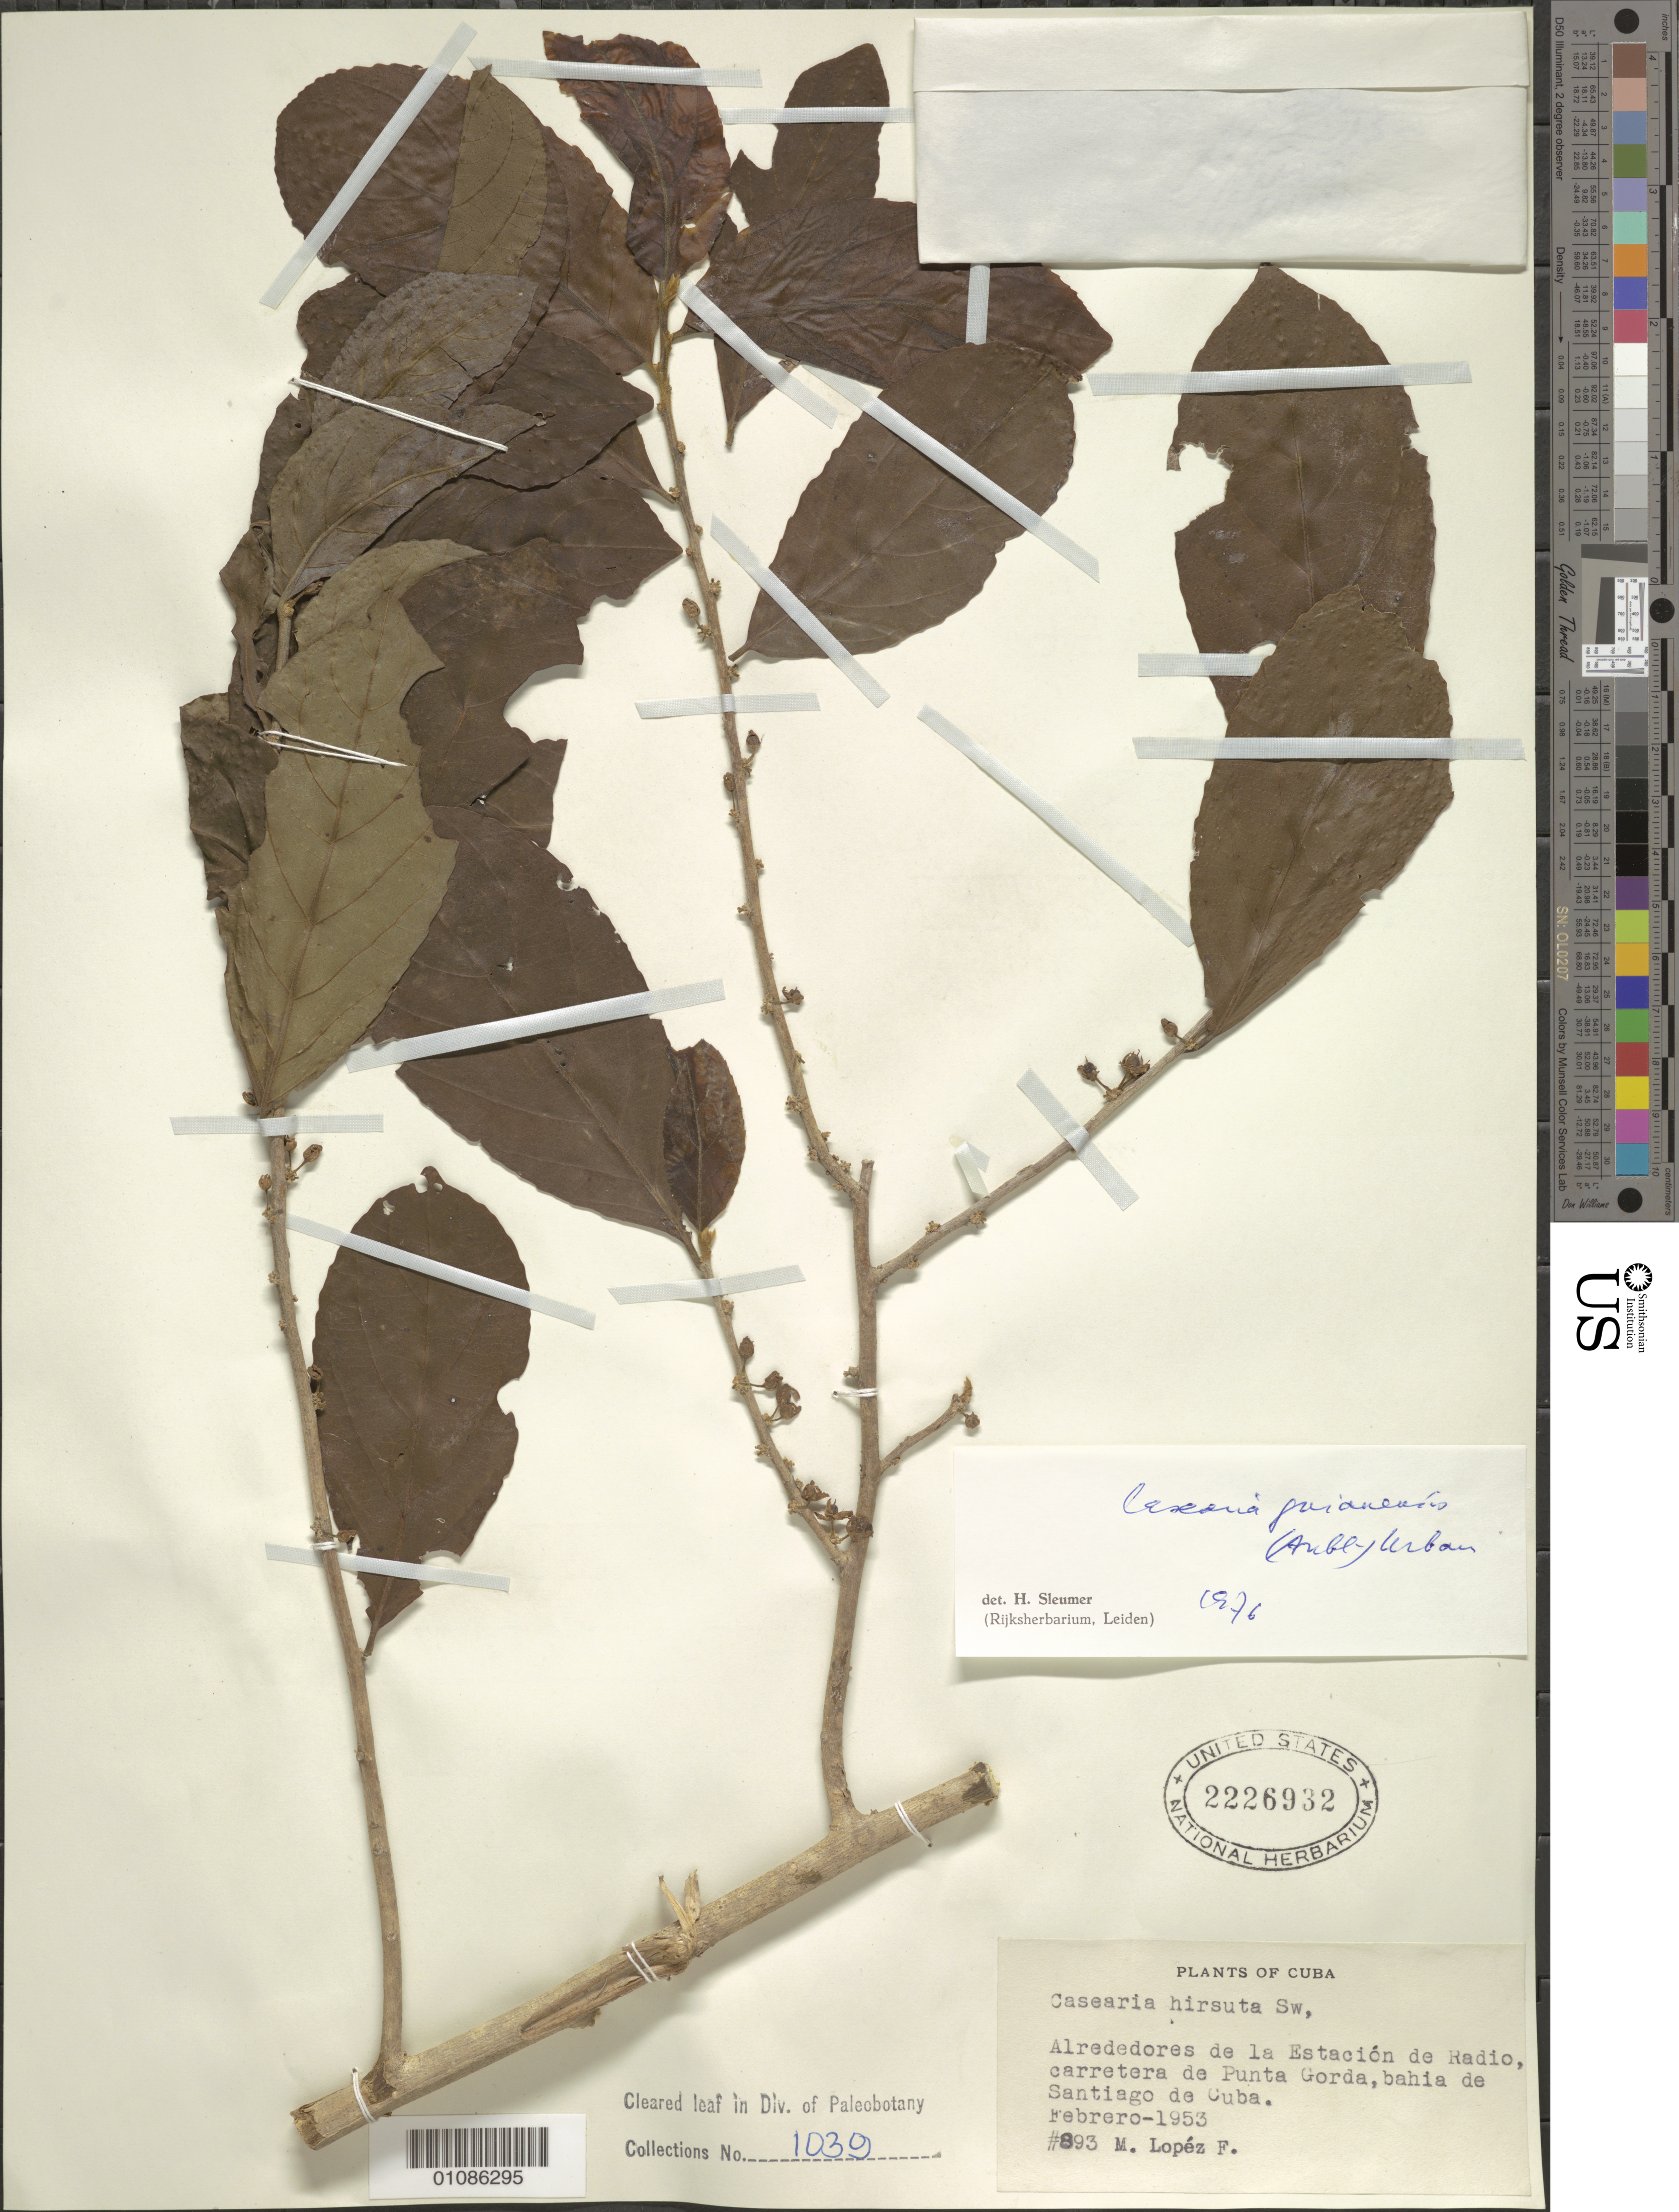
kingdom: Plantae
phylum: Tracheophyta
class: Magnoliopsida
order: Malpighiales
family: Salicaceae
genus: Casearia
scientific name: Casearia hirsuta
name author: Sw.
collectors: M. López Figueiras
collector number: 893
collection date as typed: Feb 1953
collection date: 1953-02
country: Cuba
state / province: Santiago de Cuba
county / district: Santiago De Cuba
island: Cuba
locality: Santiago de Cuba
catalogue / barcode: US 2226932